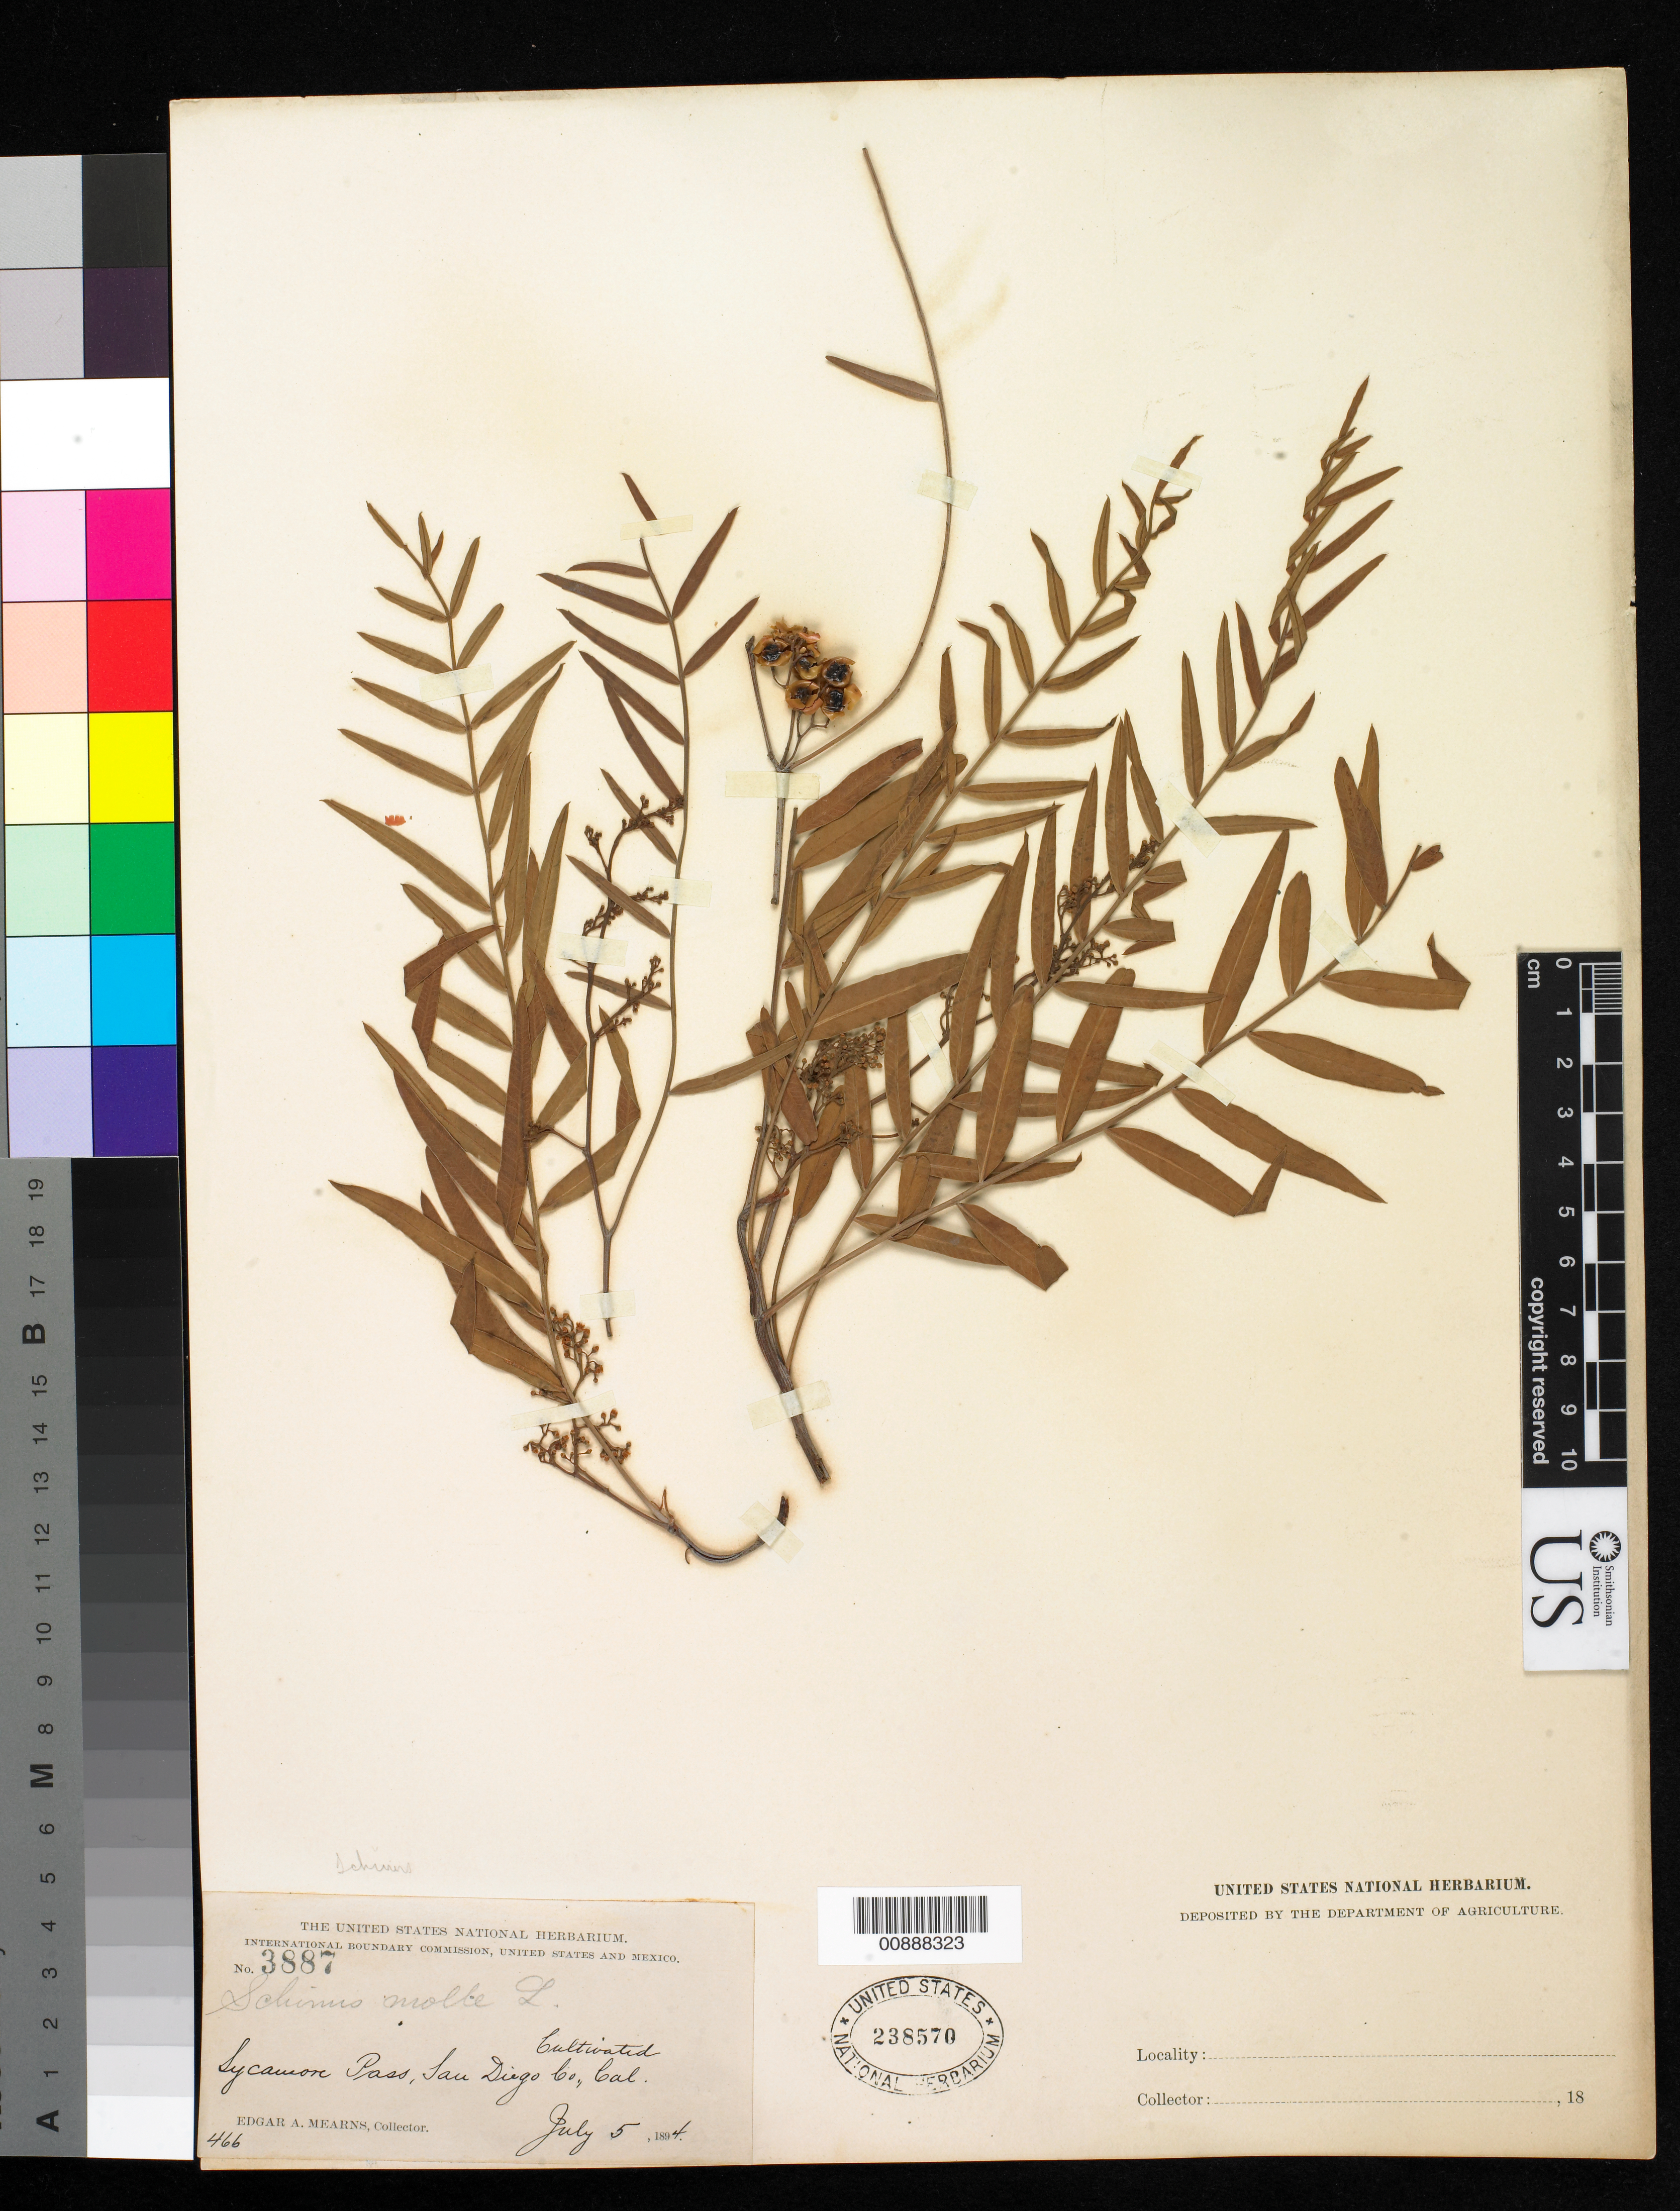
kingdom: Plantae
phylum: Tracheophyta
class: Magnoliopsida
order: Sapindales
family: Anacardiaceae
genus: Schinus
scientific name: Schinus areira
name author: L.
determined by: Mitchell, John D.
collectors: E. A. Mearns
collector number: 3887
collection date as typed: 05 Jul 1894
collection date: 1894-07-05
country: United States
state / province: California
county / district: San Diego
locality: Sycamore Pass, San Diego County, California.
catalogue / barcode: US 238570